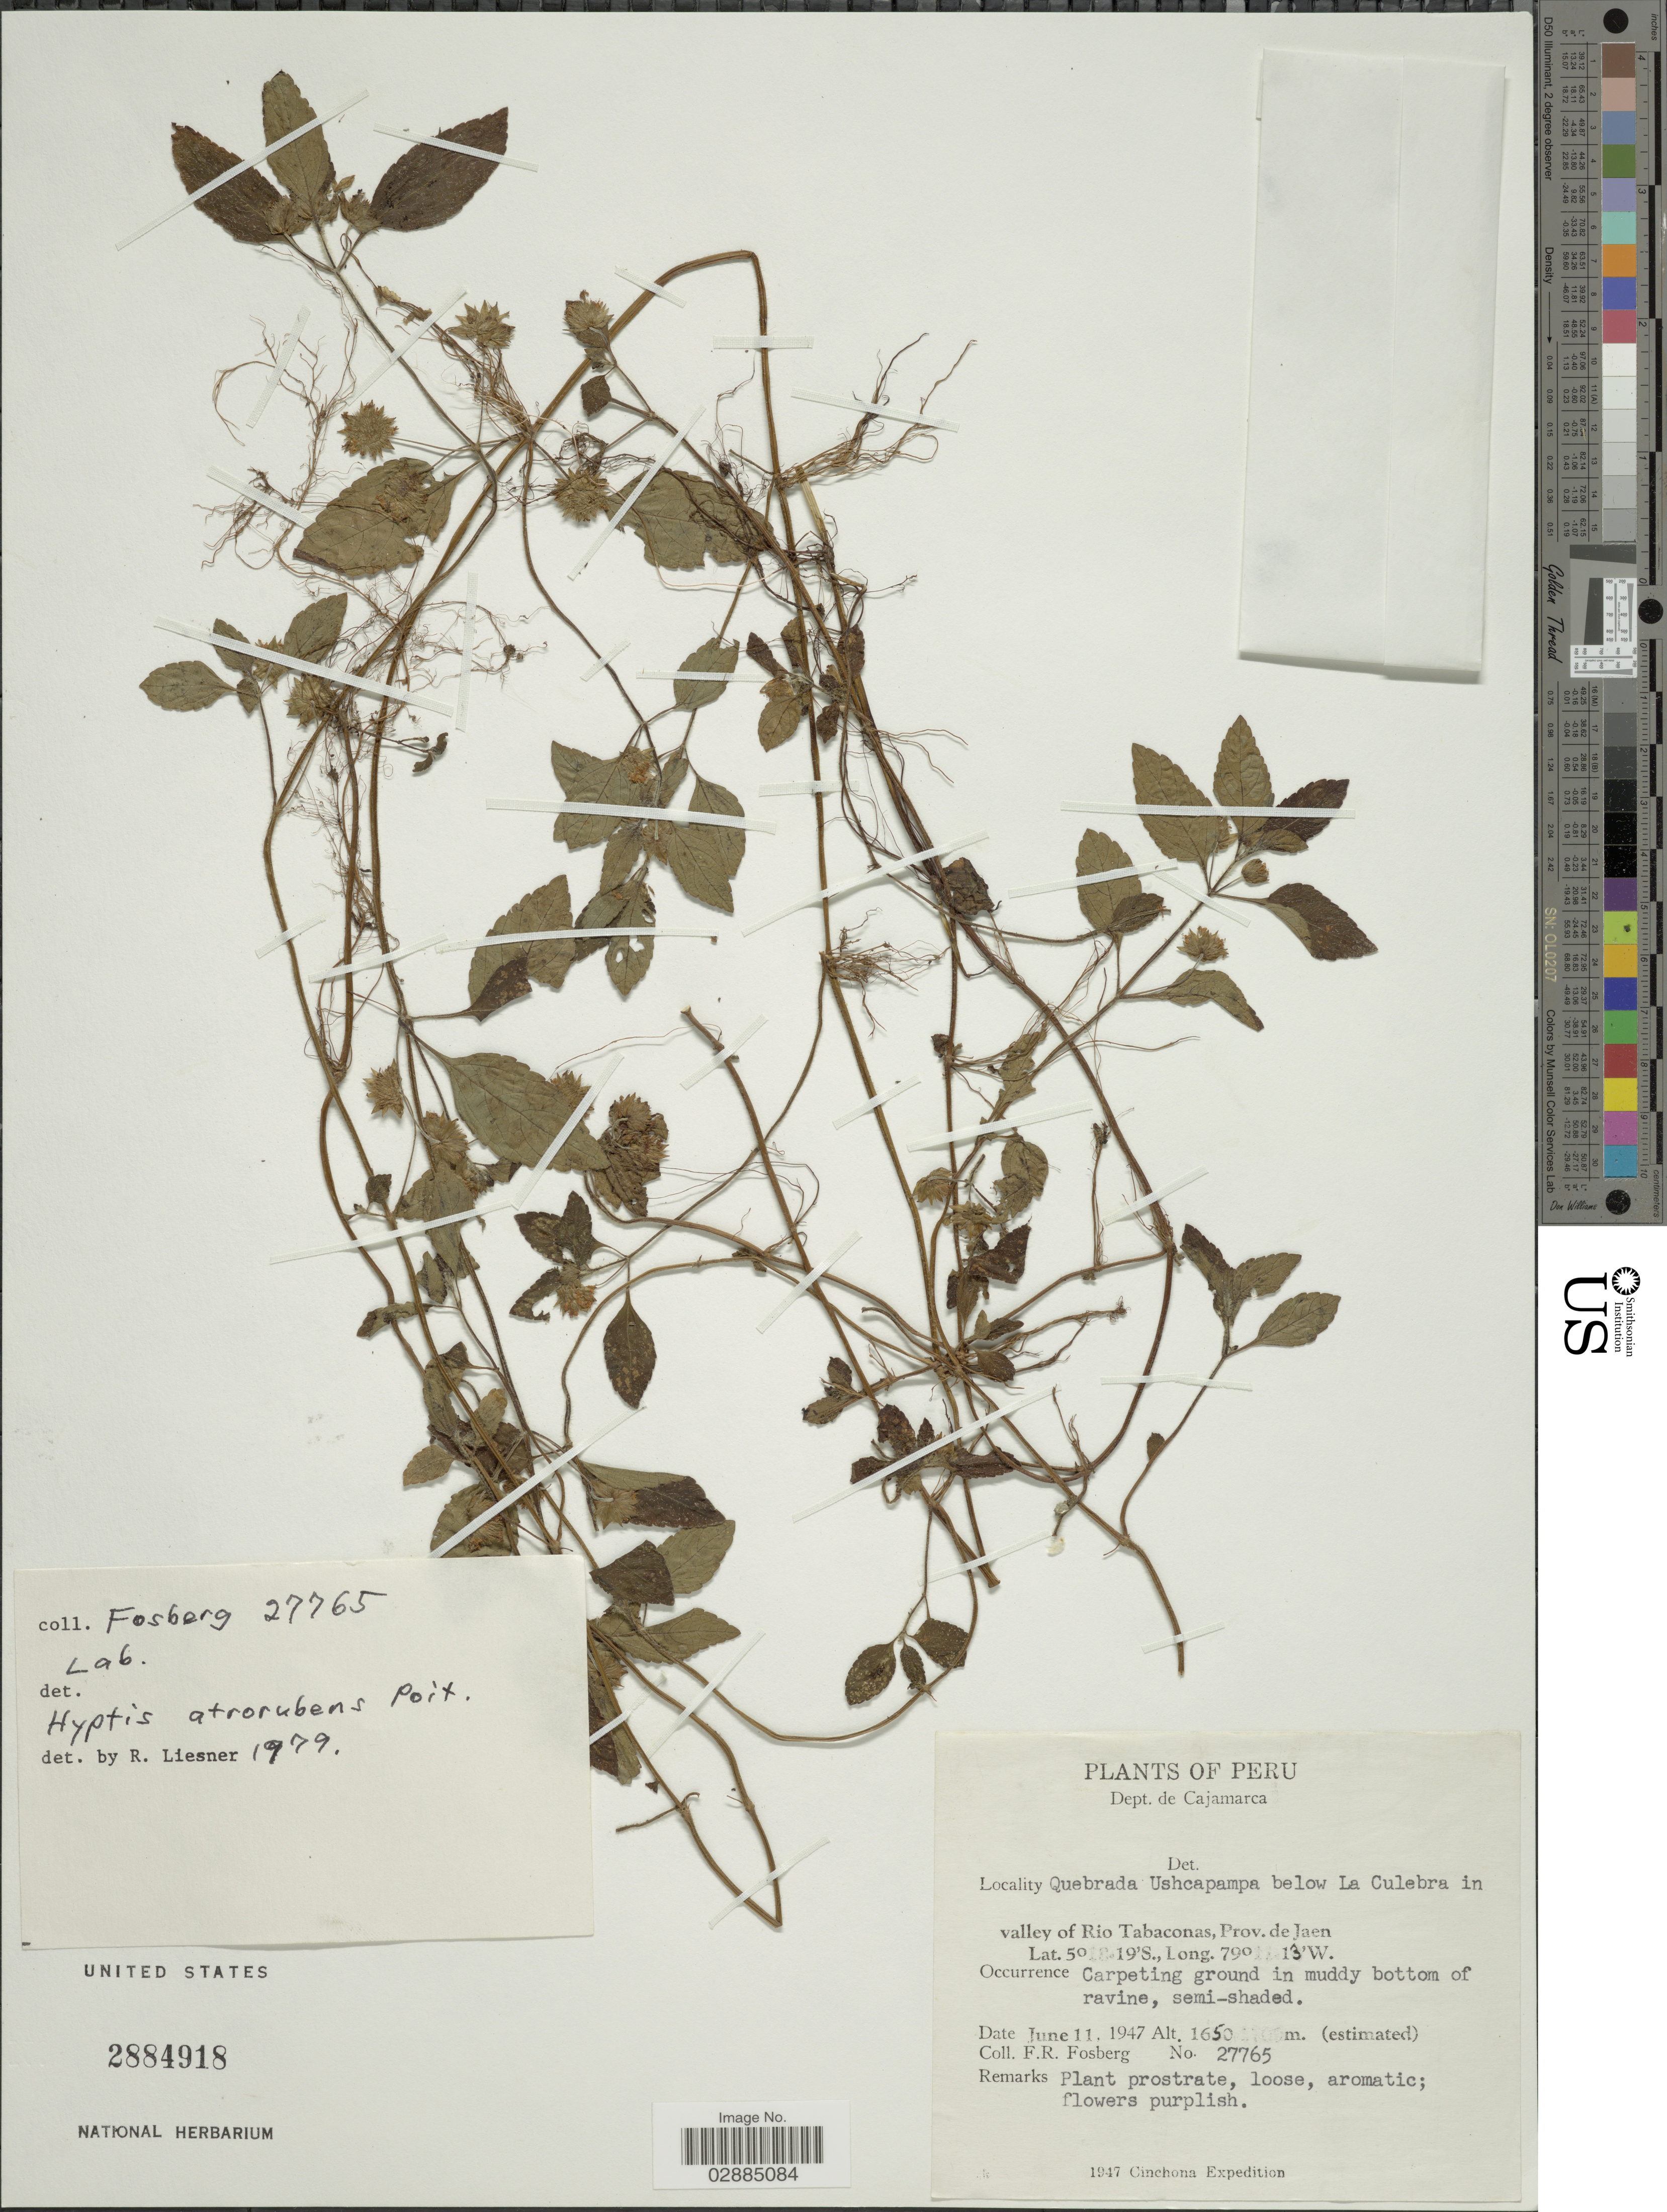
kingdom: Plantae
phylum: Tracheophyta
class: Magnoliopsida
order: Lamiales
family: Lamiaceae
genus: Hyptis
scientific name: Hyptis atrorubens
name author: Poit.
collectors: F. R. Fosberg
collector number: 27765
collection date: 1947-06-11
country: Peru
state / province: Cajamarca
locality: Dept. de Cajamarca, valley of Rio Tabaconas, Prov. de Jaen.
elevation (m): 1650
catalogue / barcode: US 2884918